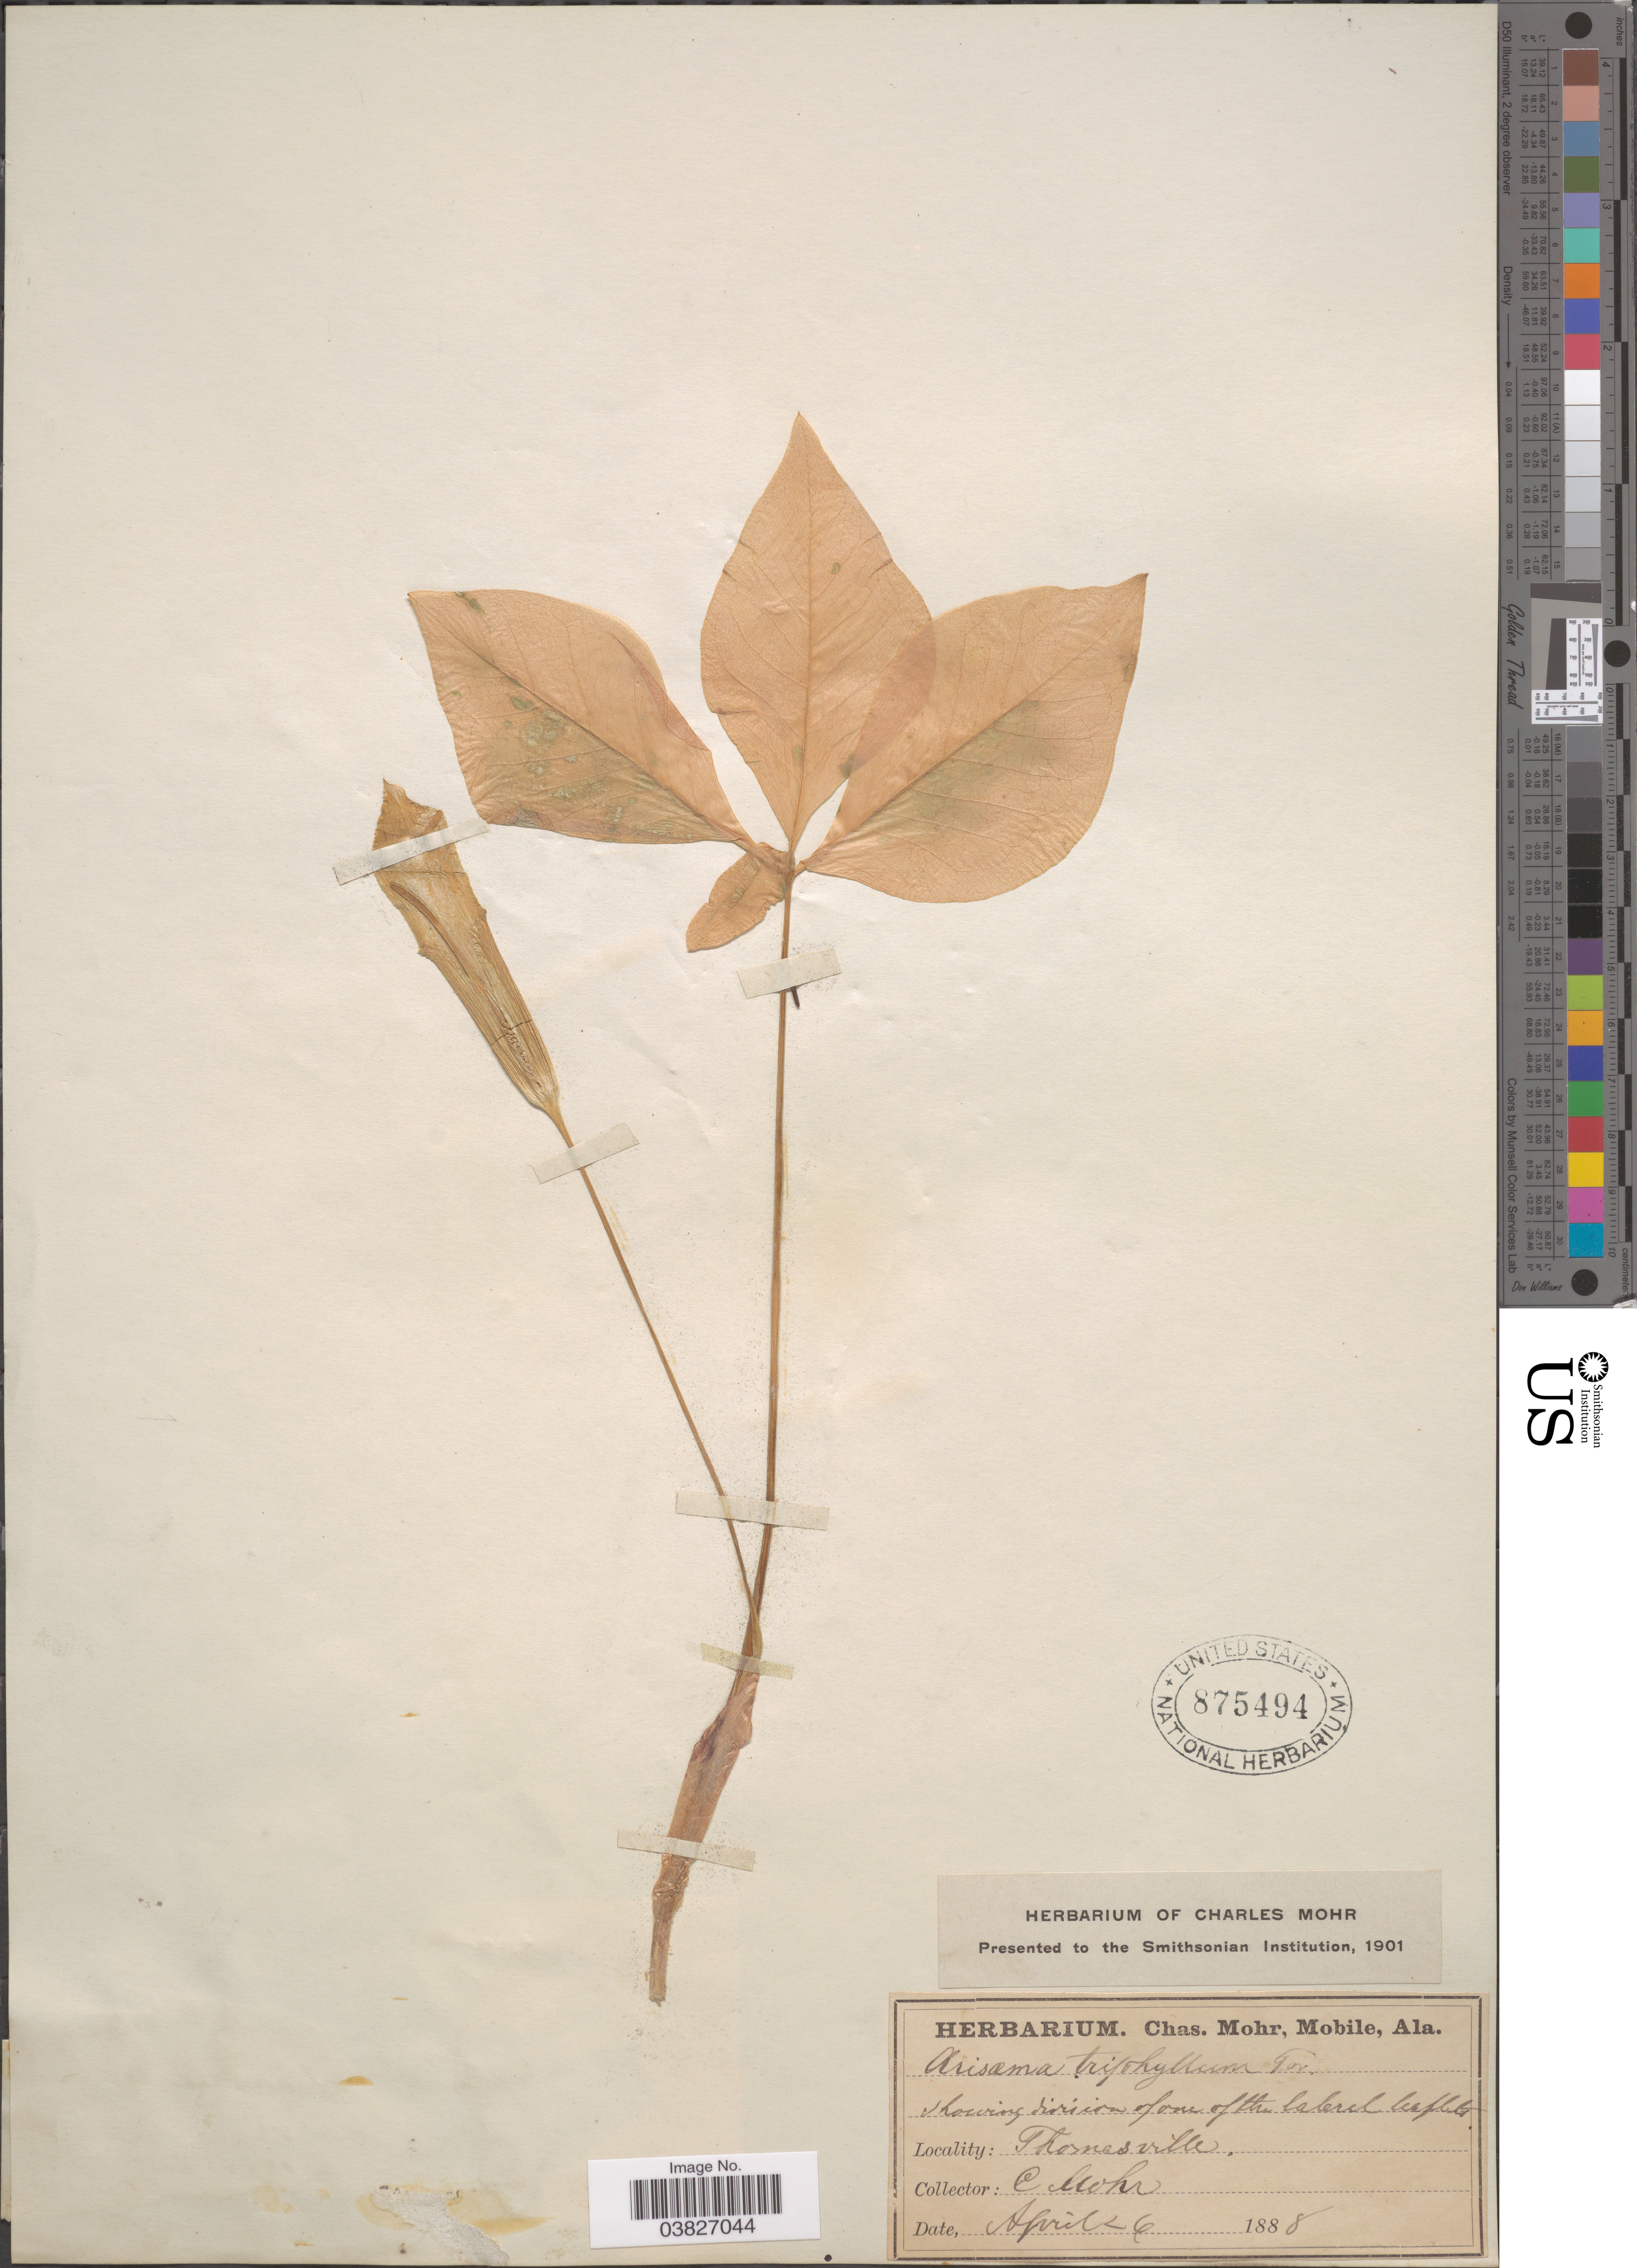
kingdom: Plantae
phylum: Tracheophyta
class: Liliopsida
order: Alismatales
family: Araceae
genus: Arisaema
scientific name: Arisaema quinatum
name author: (Nutt.) Schott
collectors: C. T. Mohr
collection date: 1888-04-26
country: United States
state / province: Alabama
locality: Thomasville.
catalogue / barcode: US 875494